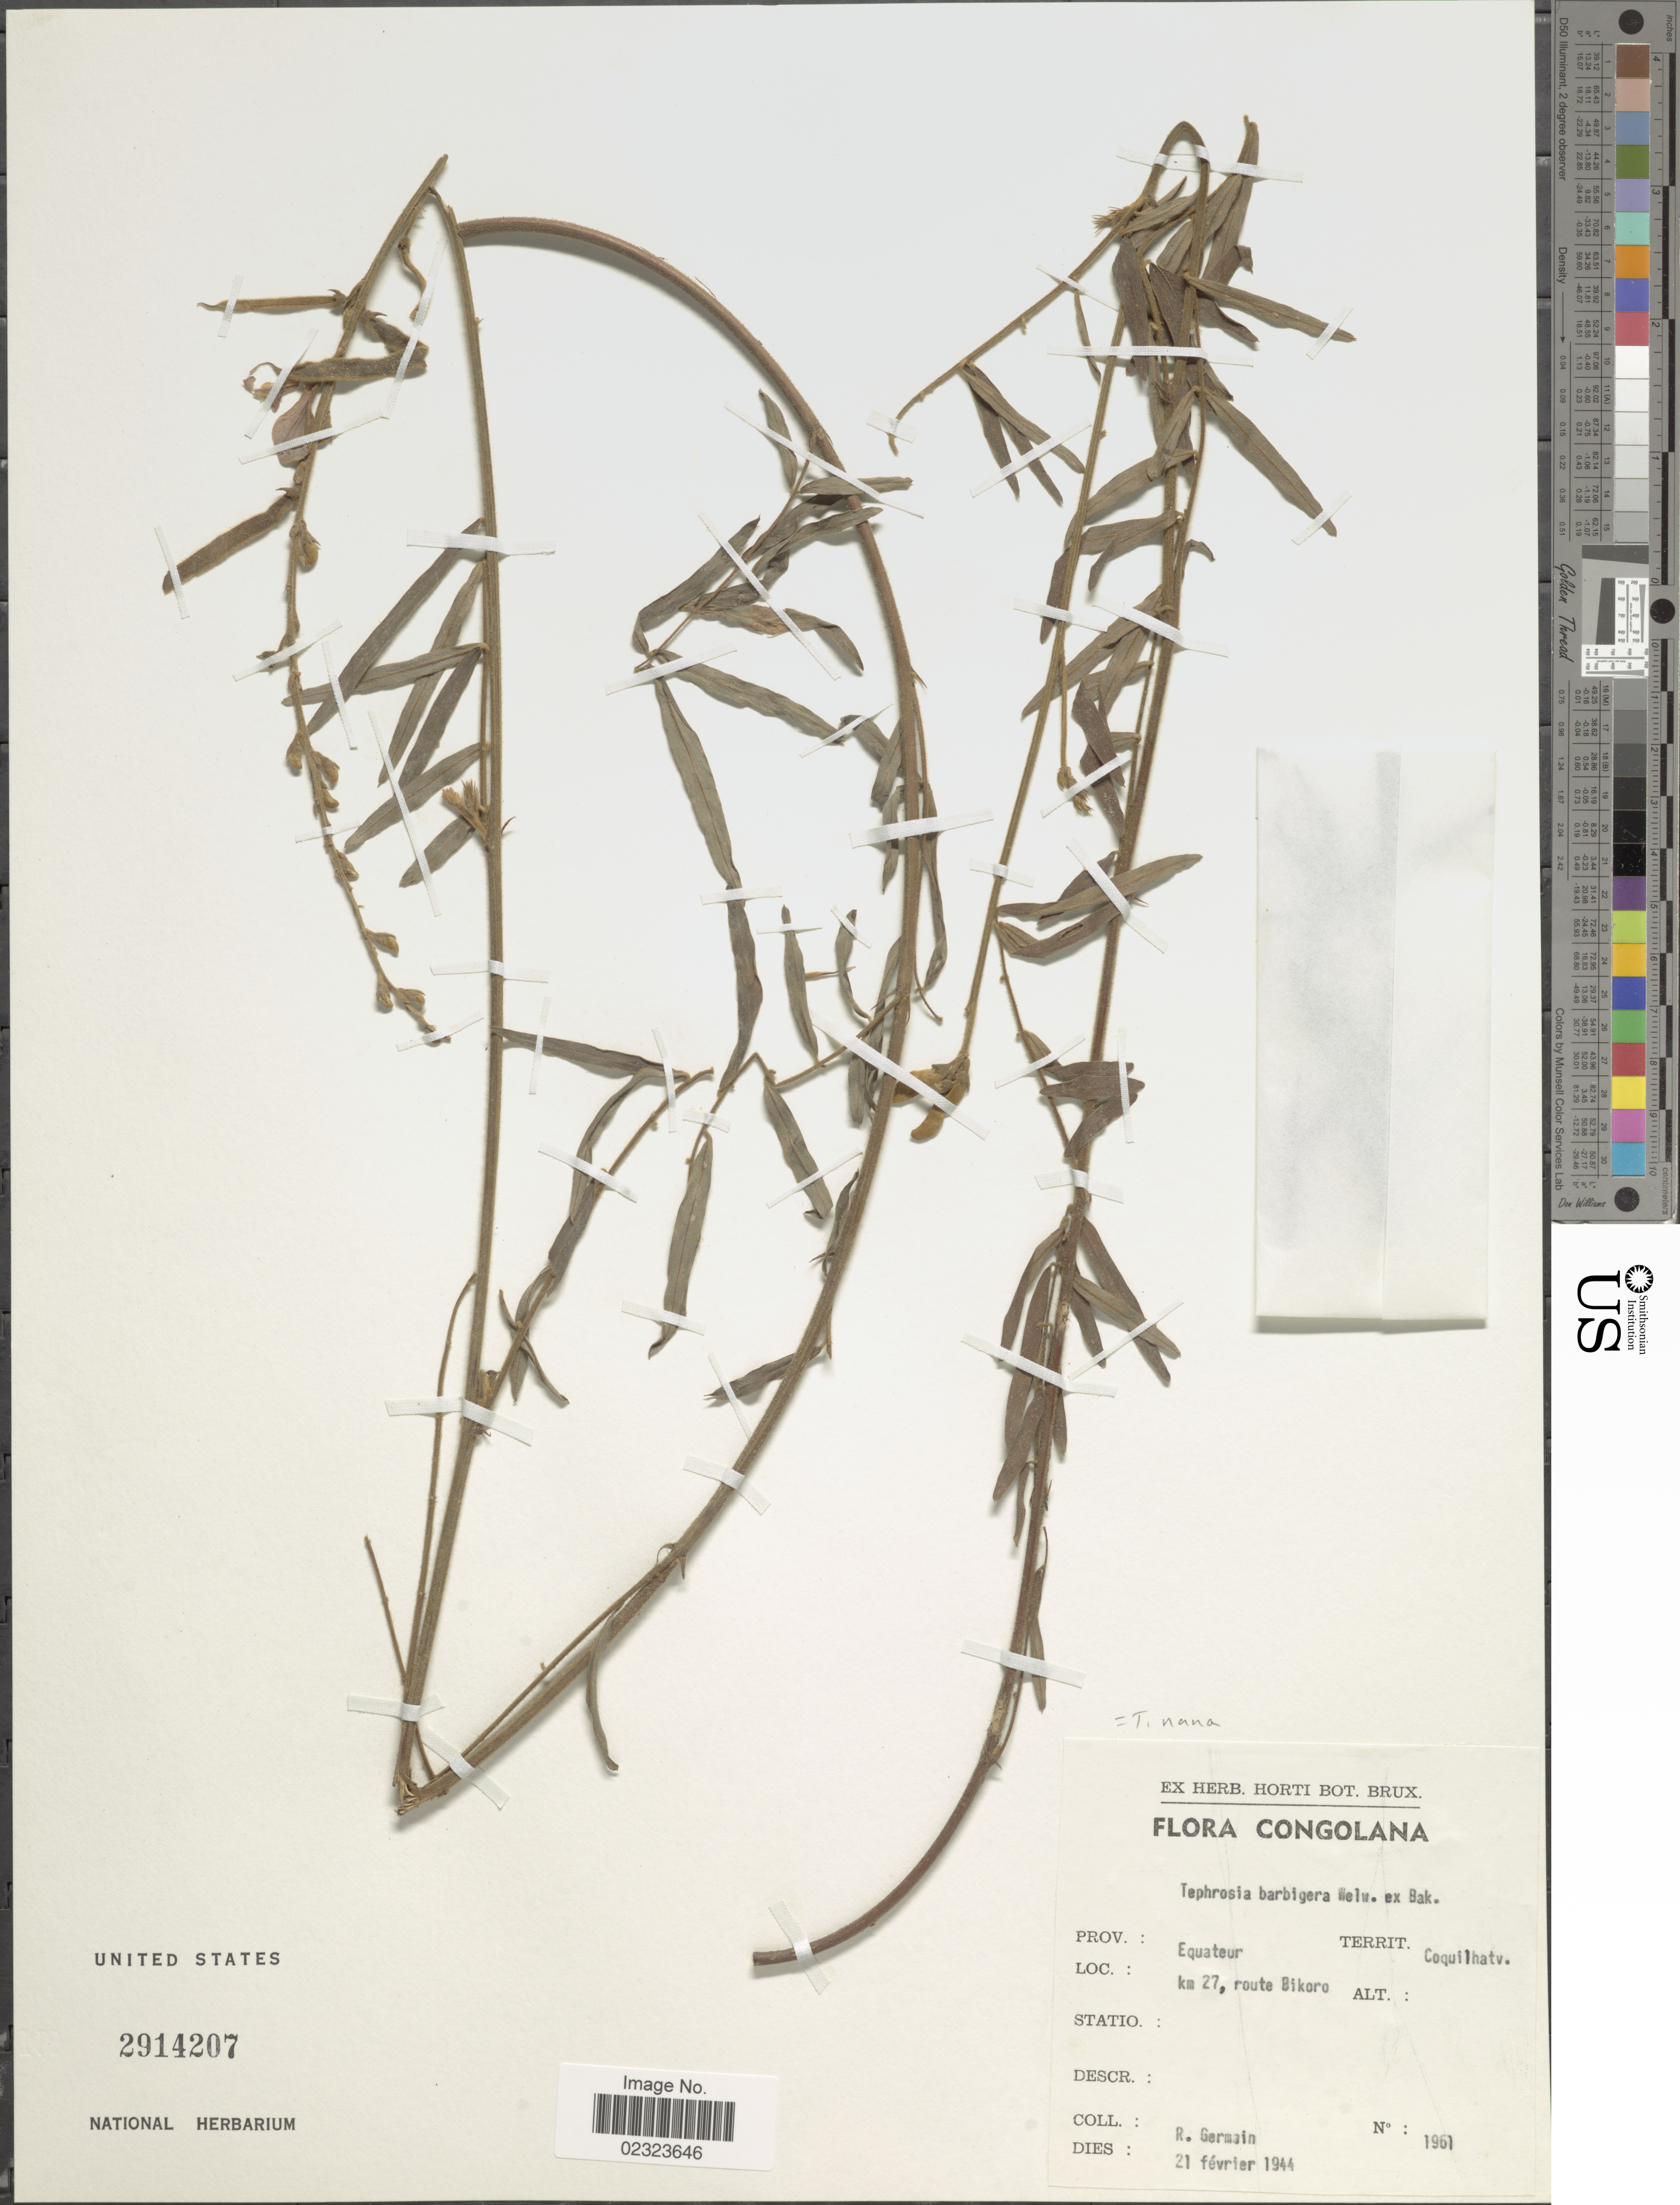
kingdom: Plantae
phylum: Tracheophyta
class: Magnoliopsida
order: Fabales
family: Fabaceae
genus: Tephrosia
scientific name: Tephrosia nana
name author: Kotschy ex Schweinf.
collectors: R. Germain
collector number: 1961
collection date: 1944-02-21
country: Congo, Democratic Republic of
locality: Congolana, Prov.: Equateur, Territ.: Coquilhatv, km 27, route Bikoro.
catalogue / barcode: US 2914207